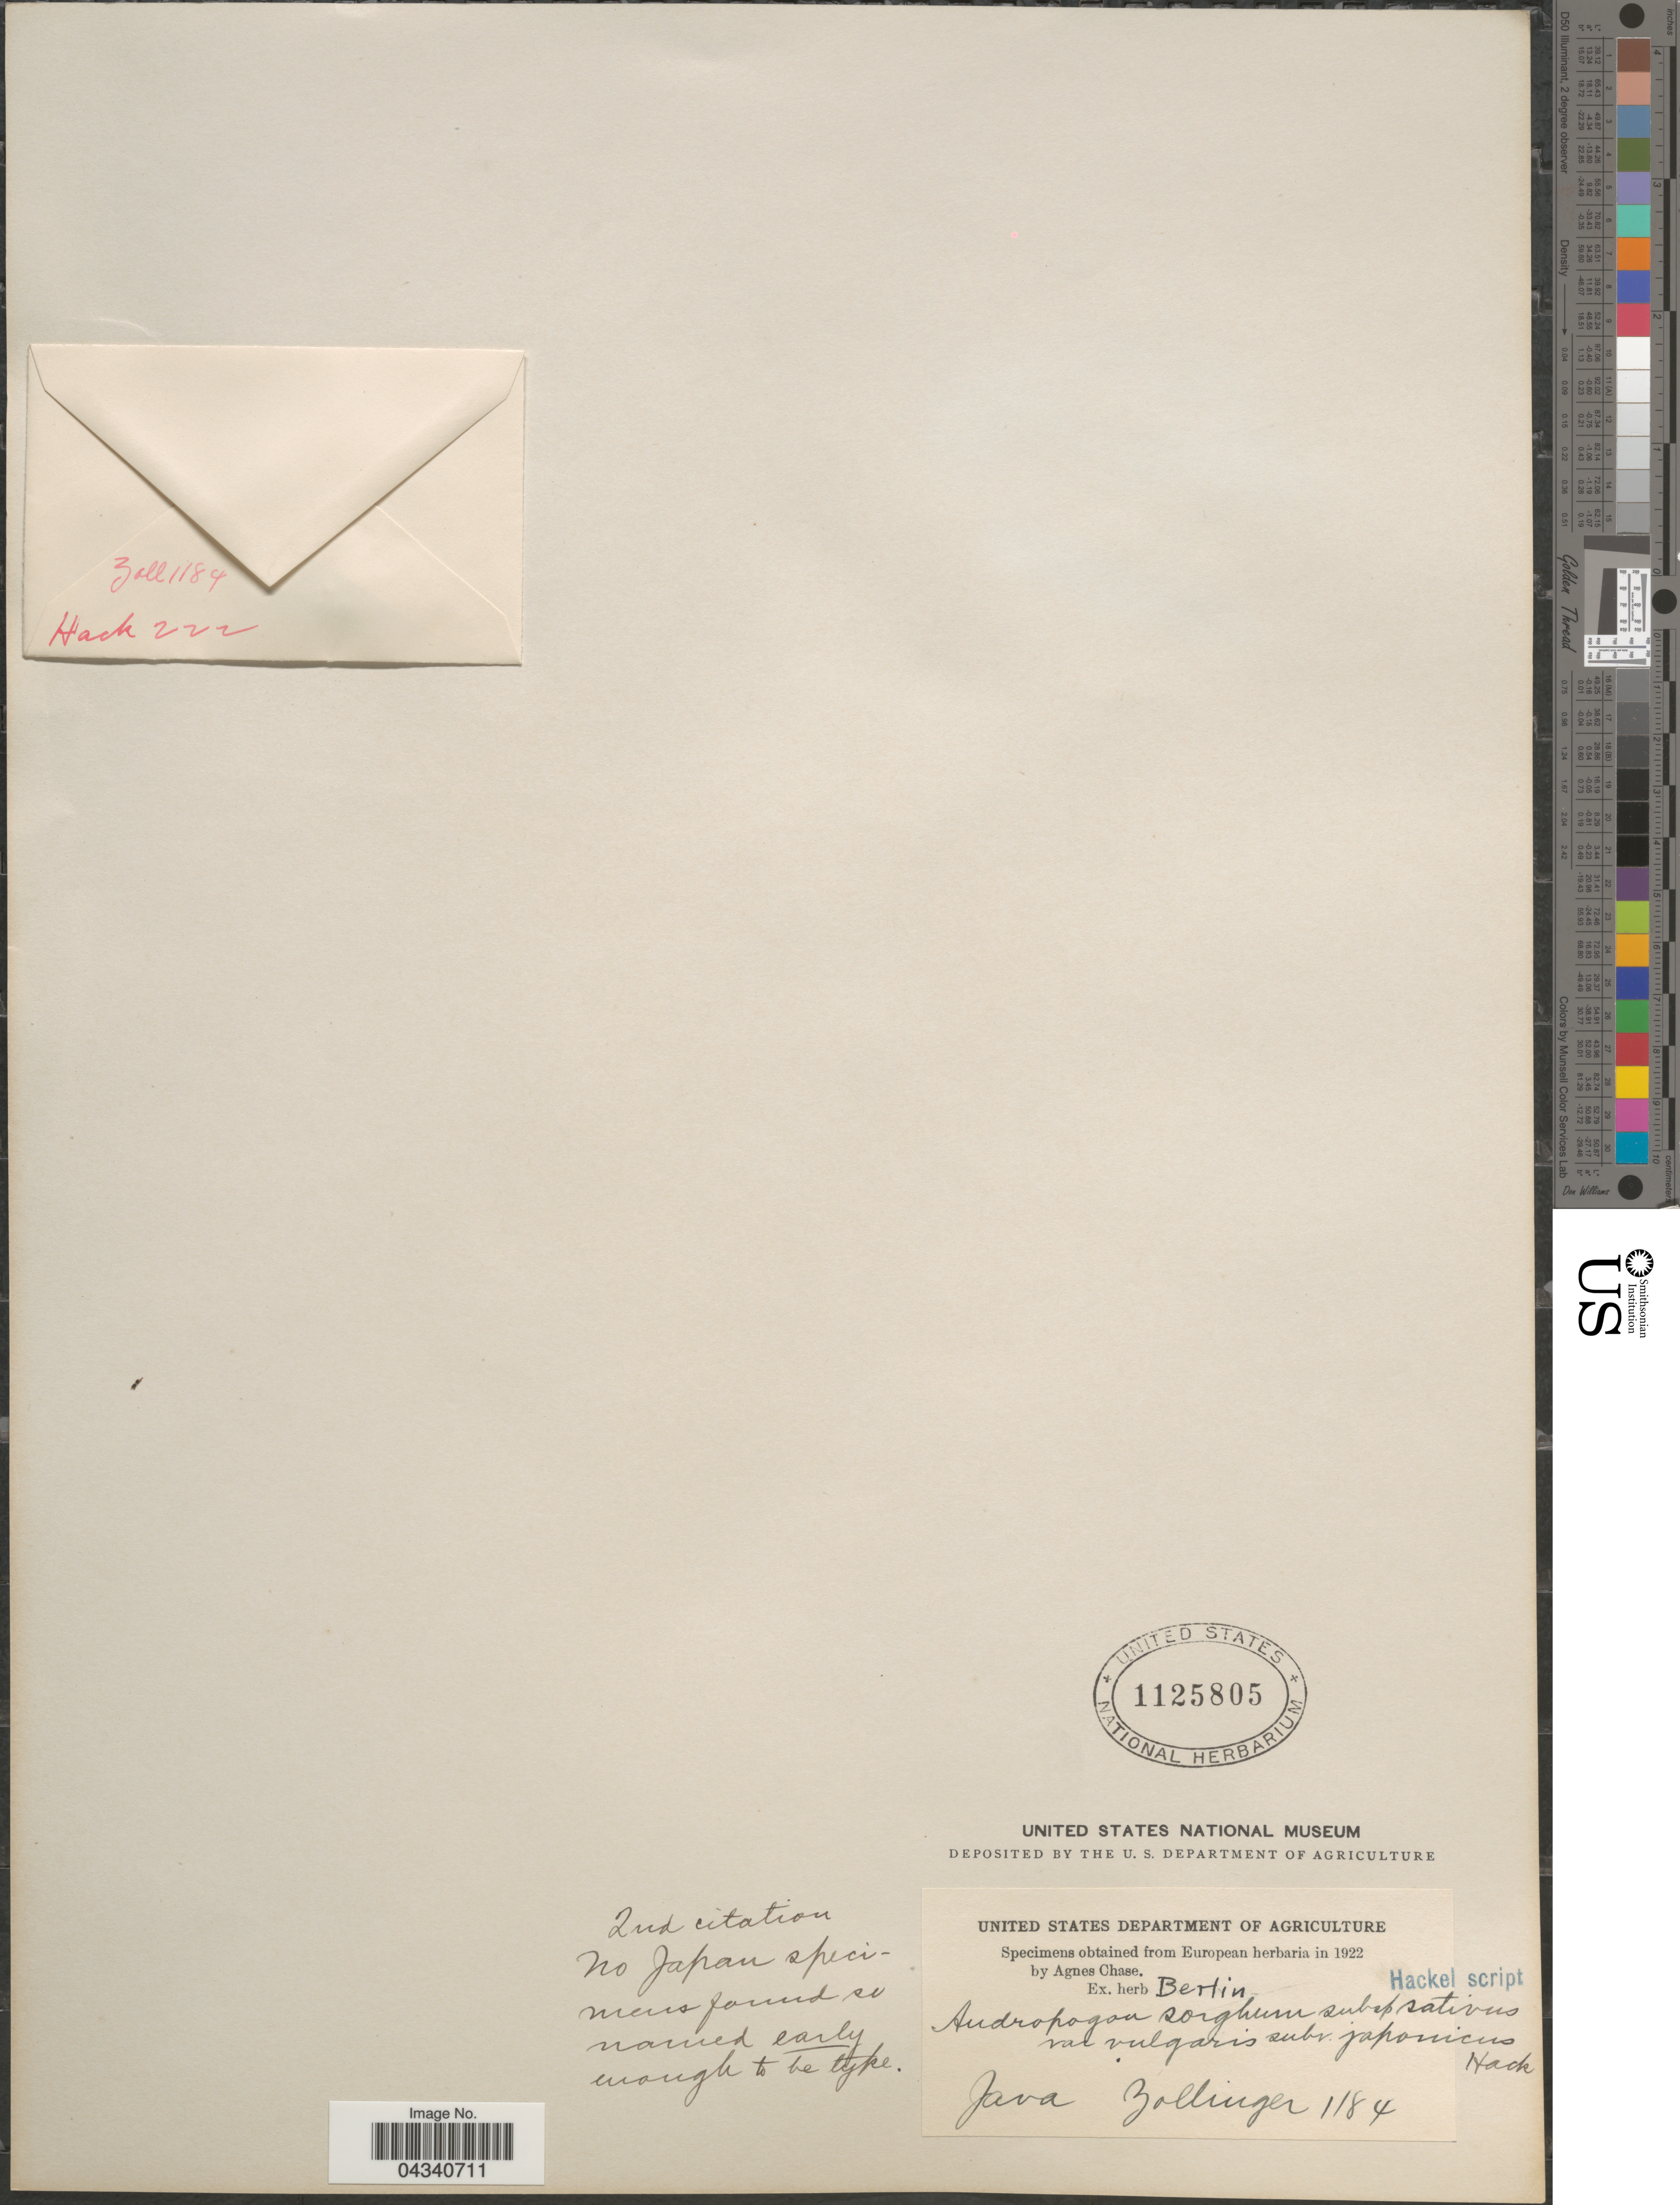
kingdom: Plantae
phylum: Tracheophyta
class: Liliopsida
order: Poales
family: Poaceae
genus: Sorghum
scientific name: Sorghum bicolor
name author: (L.) Moench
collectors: -- Zollinger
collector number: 1184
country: Indonesia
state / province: Java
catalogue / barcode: US 1125805